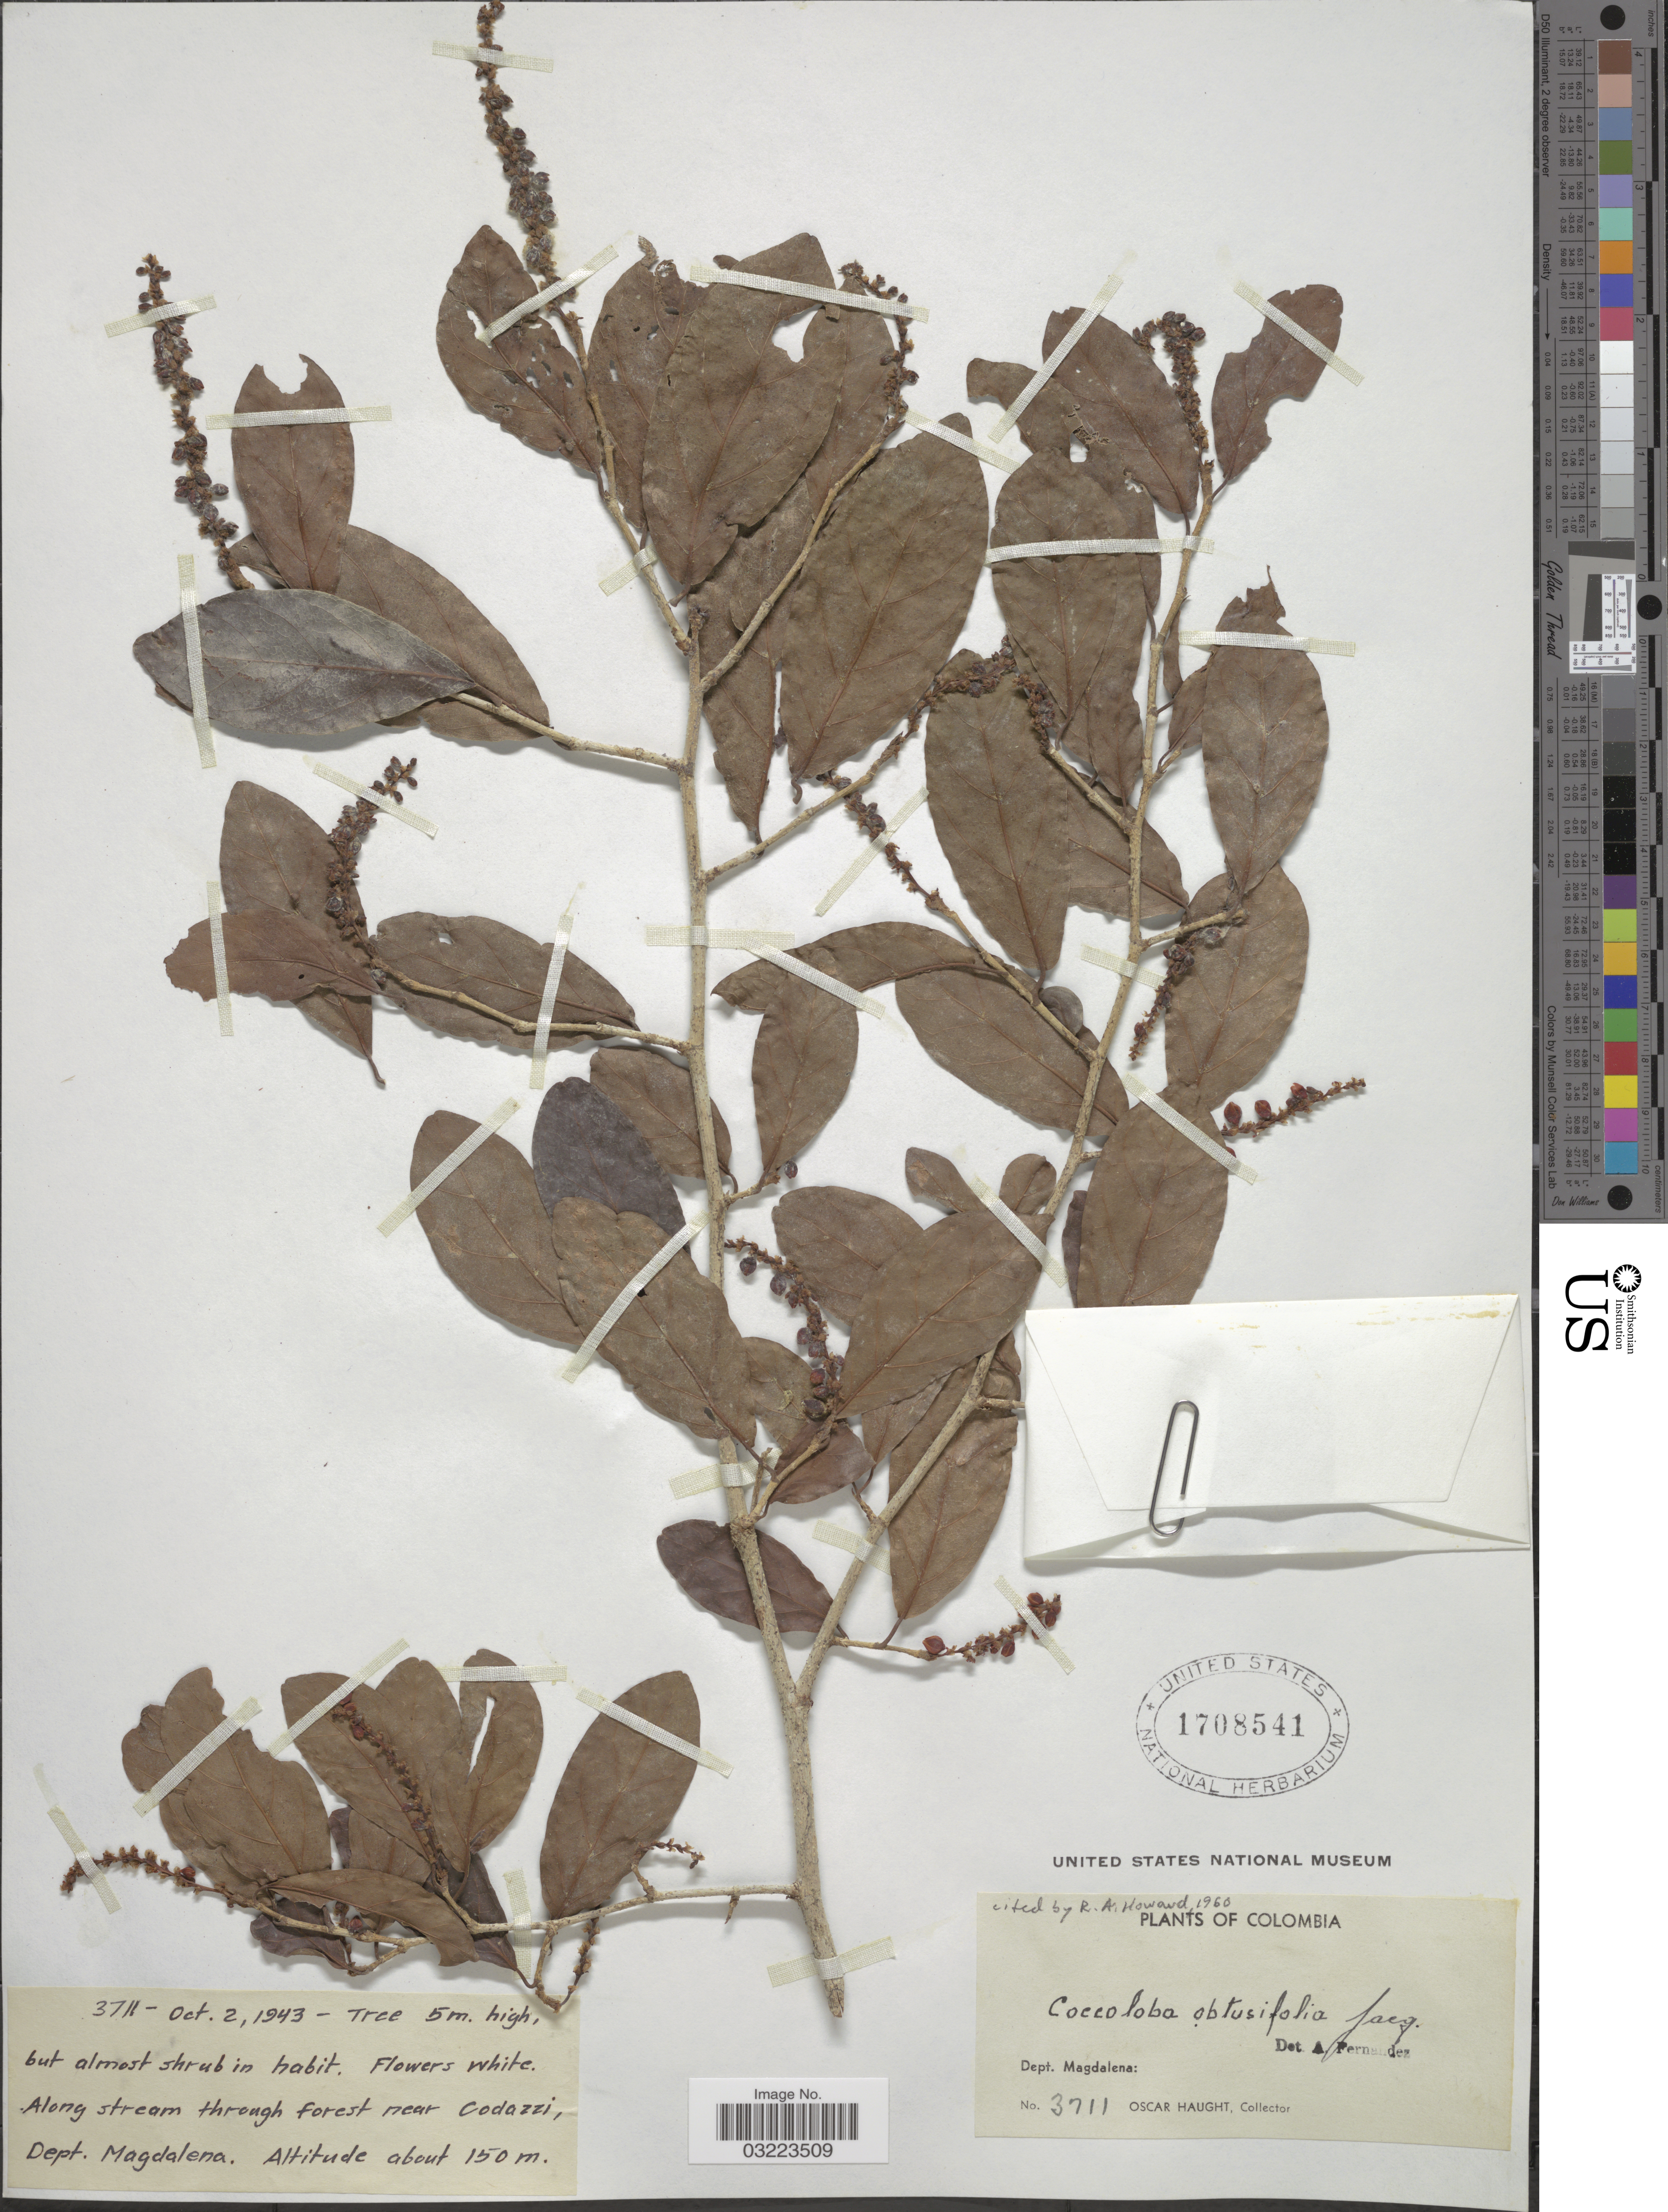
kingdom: Plantae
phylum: Tracheophyta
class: Magnoliopsida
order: Caryophyllales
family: Polygonaceae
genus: Coccoloba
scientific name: Coccoloba obtusifolia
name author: Jacq.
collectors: O. L. Haught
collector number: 3711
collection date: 1943-10-02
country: Colombia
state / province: Magdalena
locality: Along stream through forest near Codazzi, Dept. Magdalena.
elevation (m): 150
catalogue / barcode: US 1708541